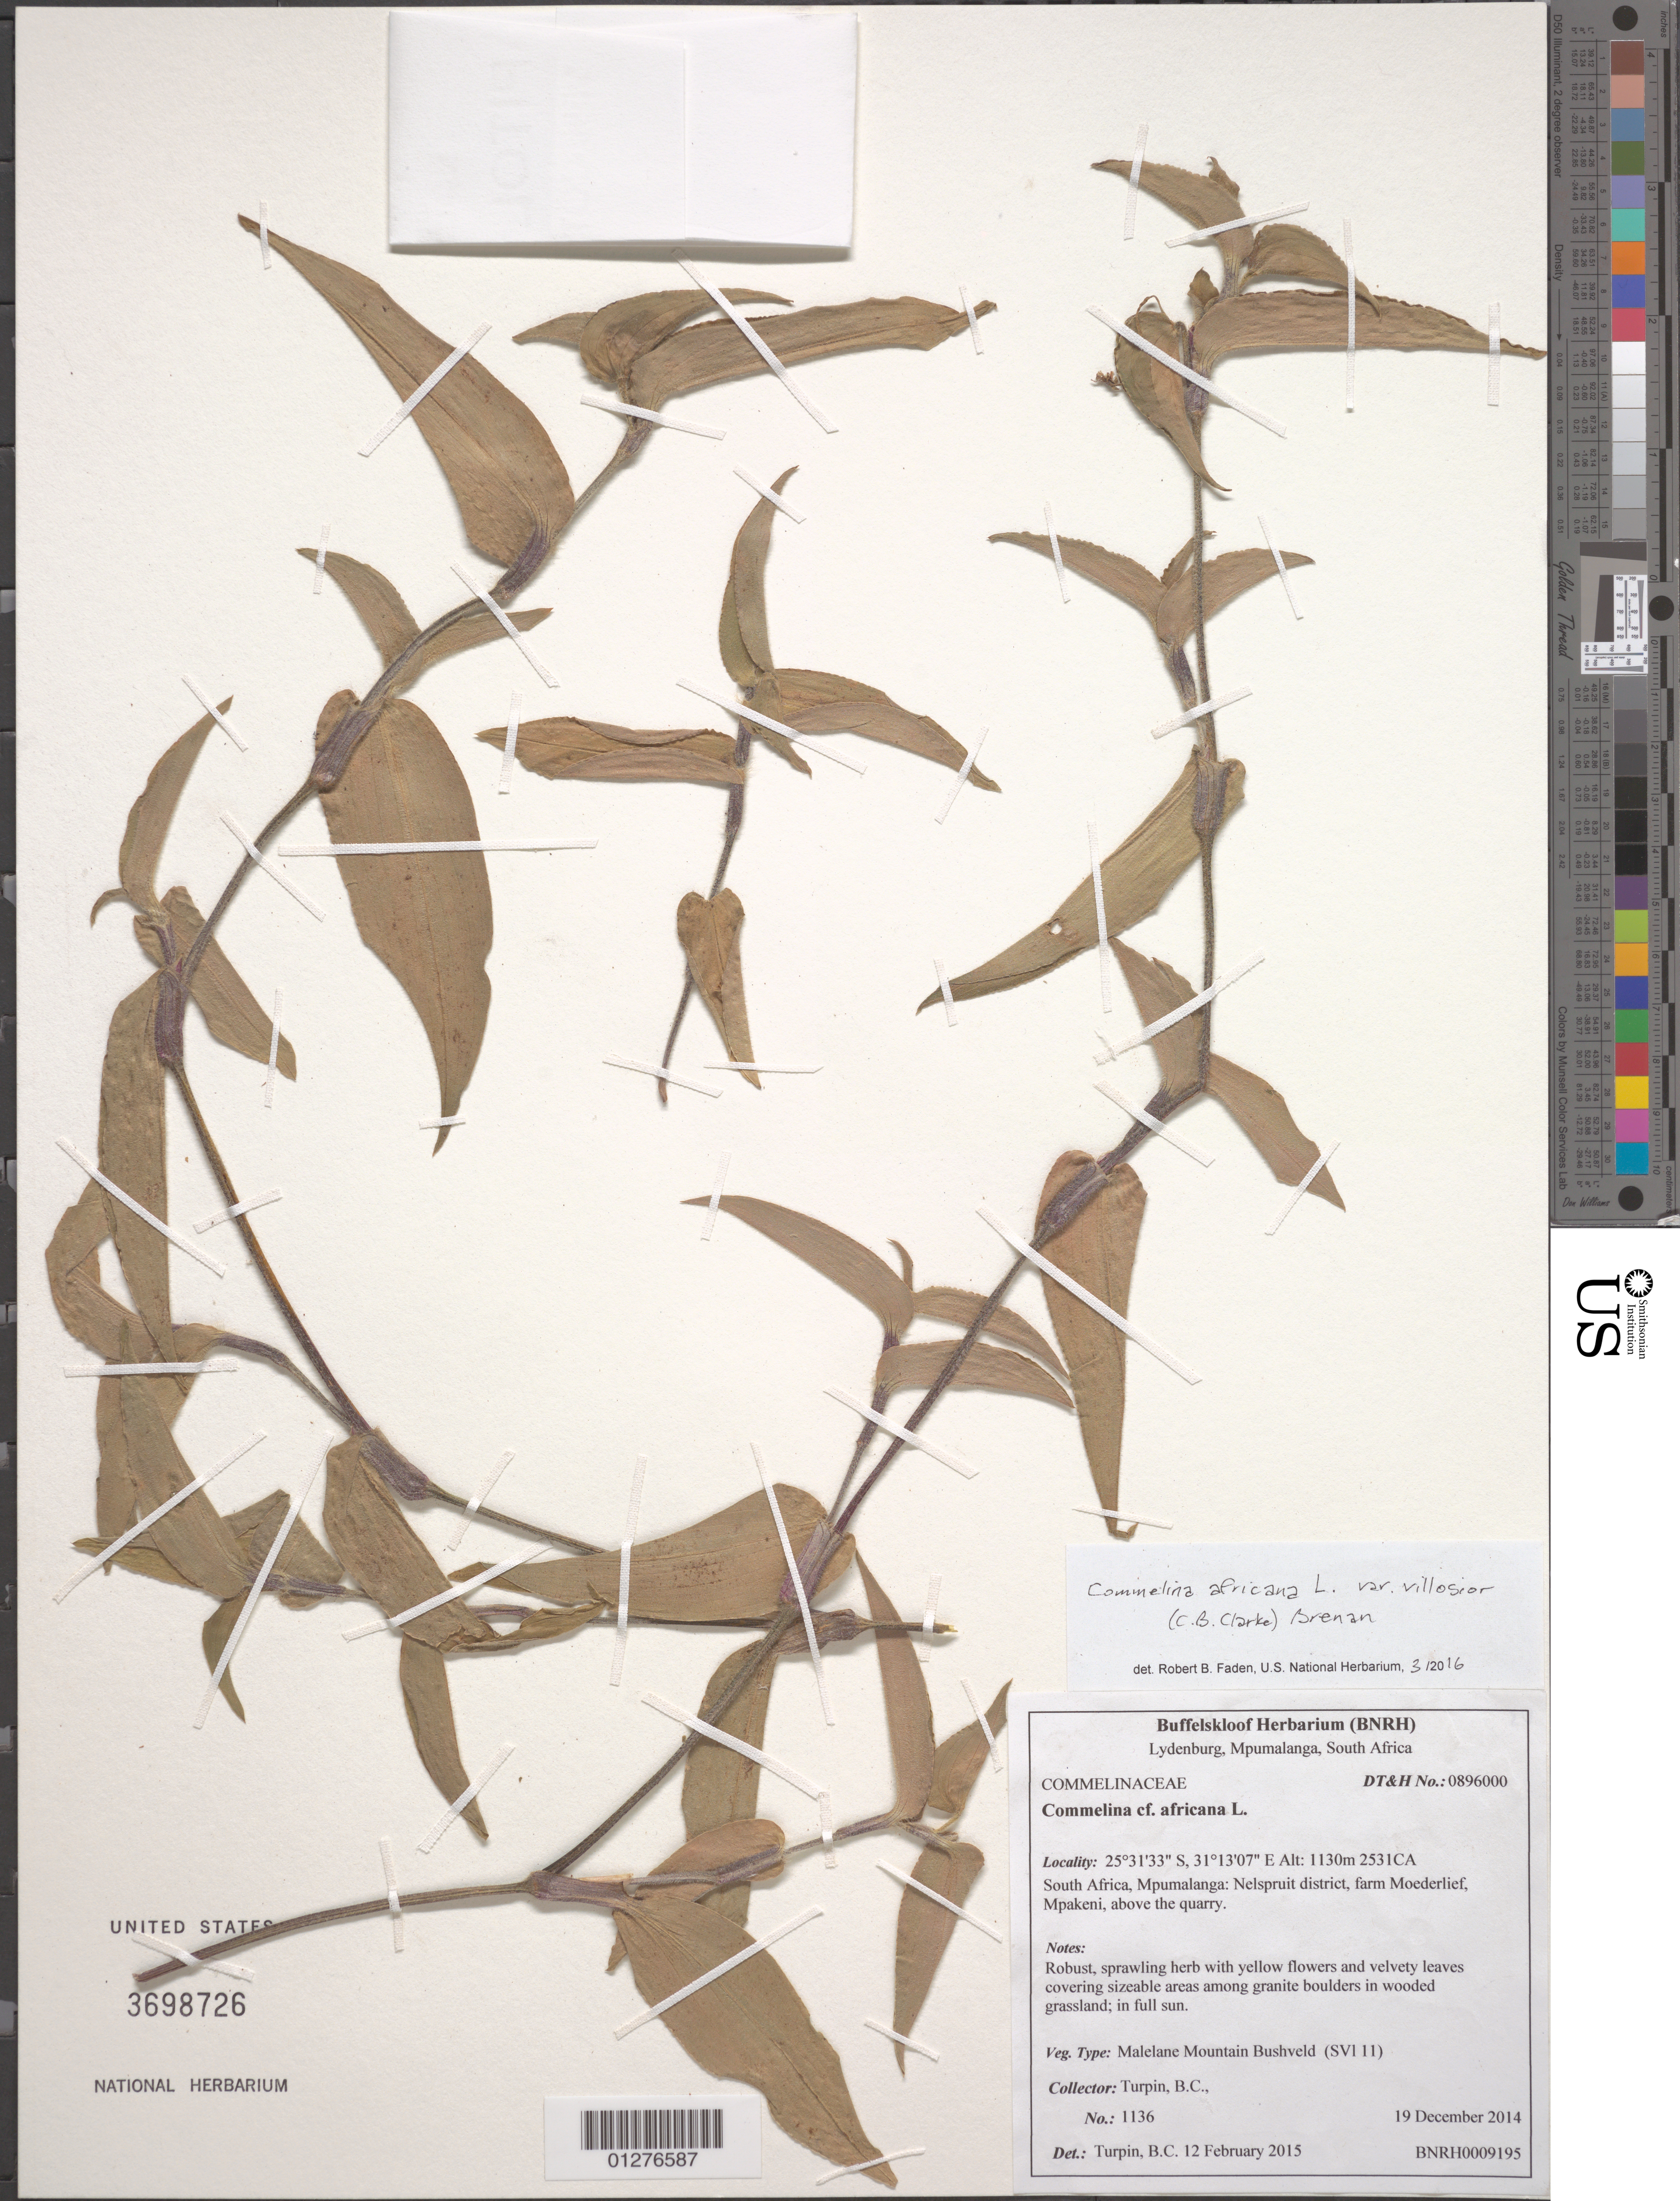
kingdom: Plantae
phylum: Tracheophyta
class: Liliopsida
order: Commelinales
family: Commelinaceae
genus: Commelina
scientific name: Commelina africana var. villosior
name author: (C.B. Clarke) Brenan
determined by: Faden, Robert B., (US), Smithsonian Institution - National Museum of Natural History (UNITED STATES)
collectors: B. C. Turpin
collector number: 1136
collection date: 2014-12-19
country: South Africa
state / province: Mpumalanga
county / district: Nelspruit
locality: farm Moederlief, Mpakeni, above the quarry.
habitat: covering sizeable areas among granite boulders in wooded grassland; in full sun.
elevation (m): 1130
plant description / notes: Veg Type: Malelane Mountain Bushveld (SVI 11)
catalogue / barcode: US 3698726